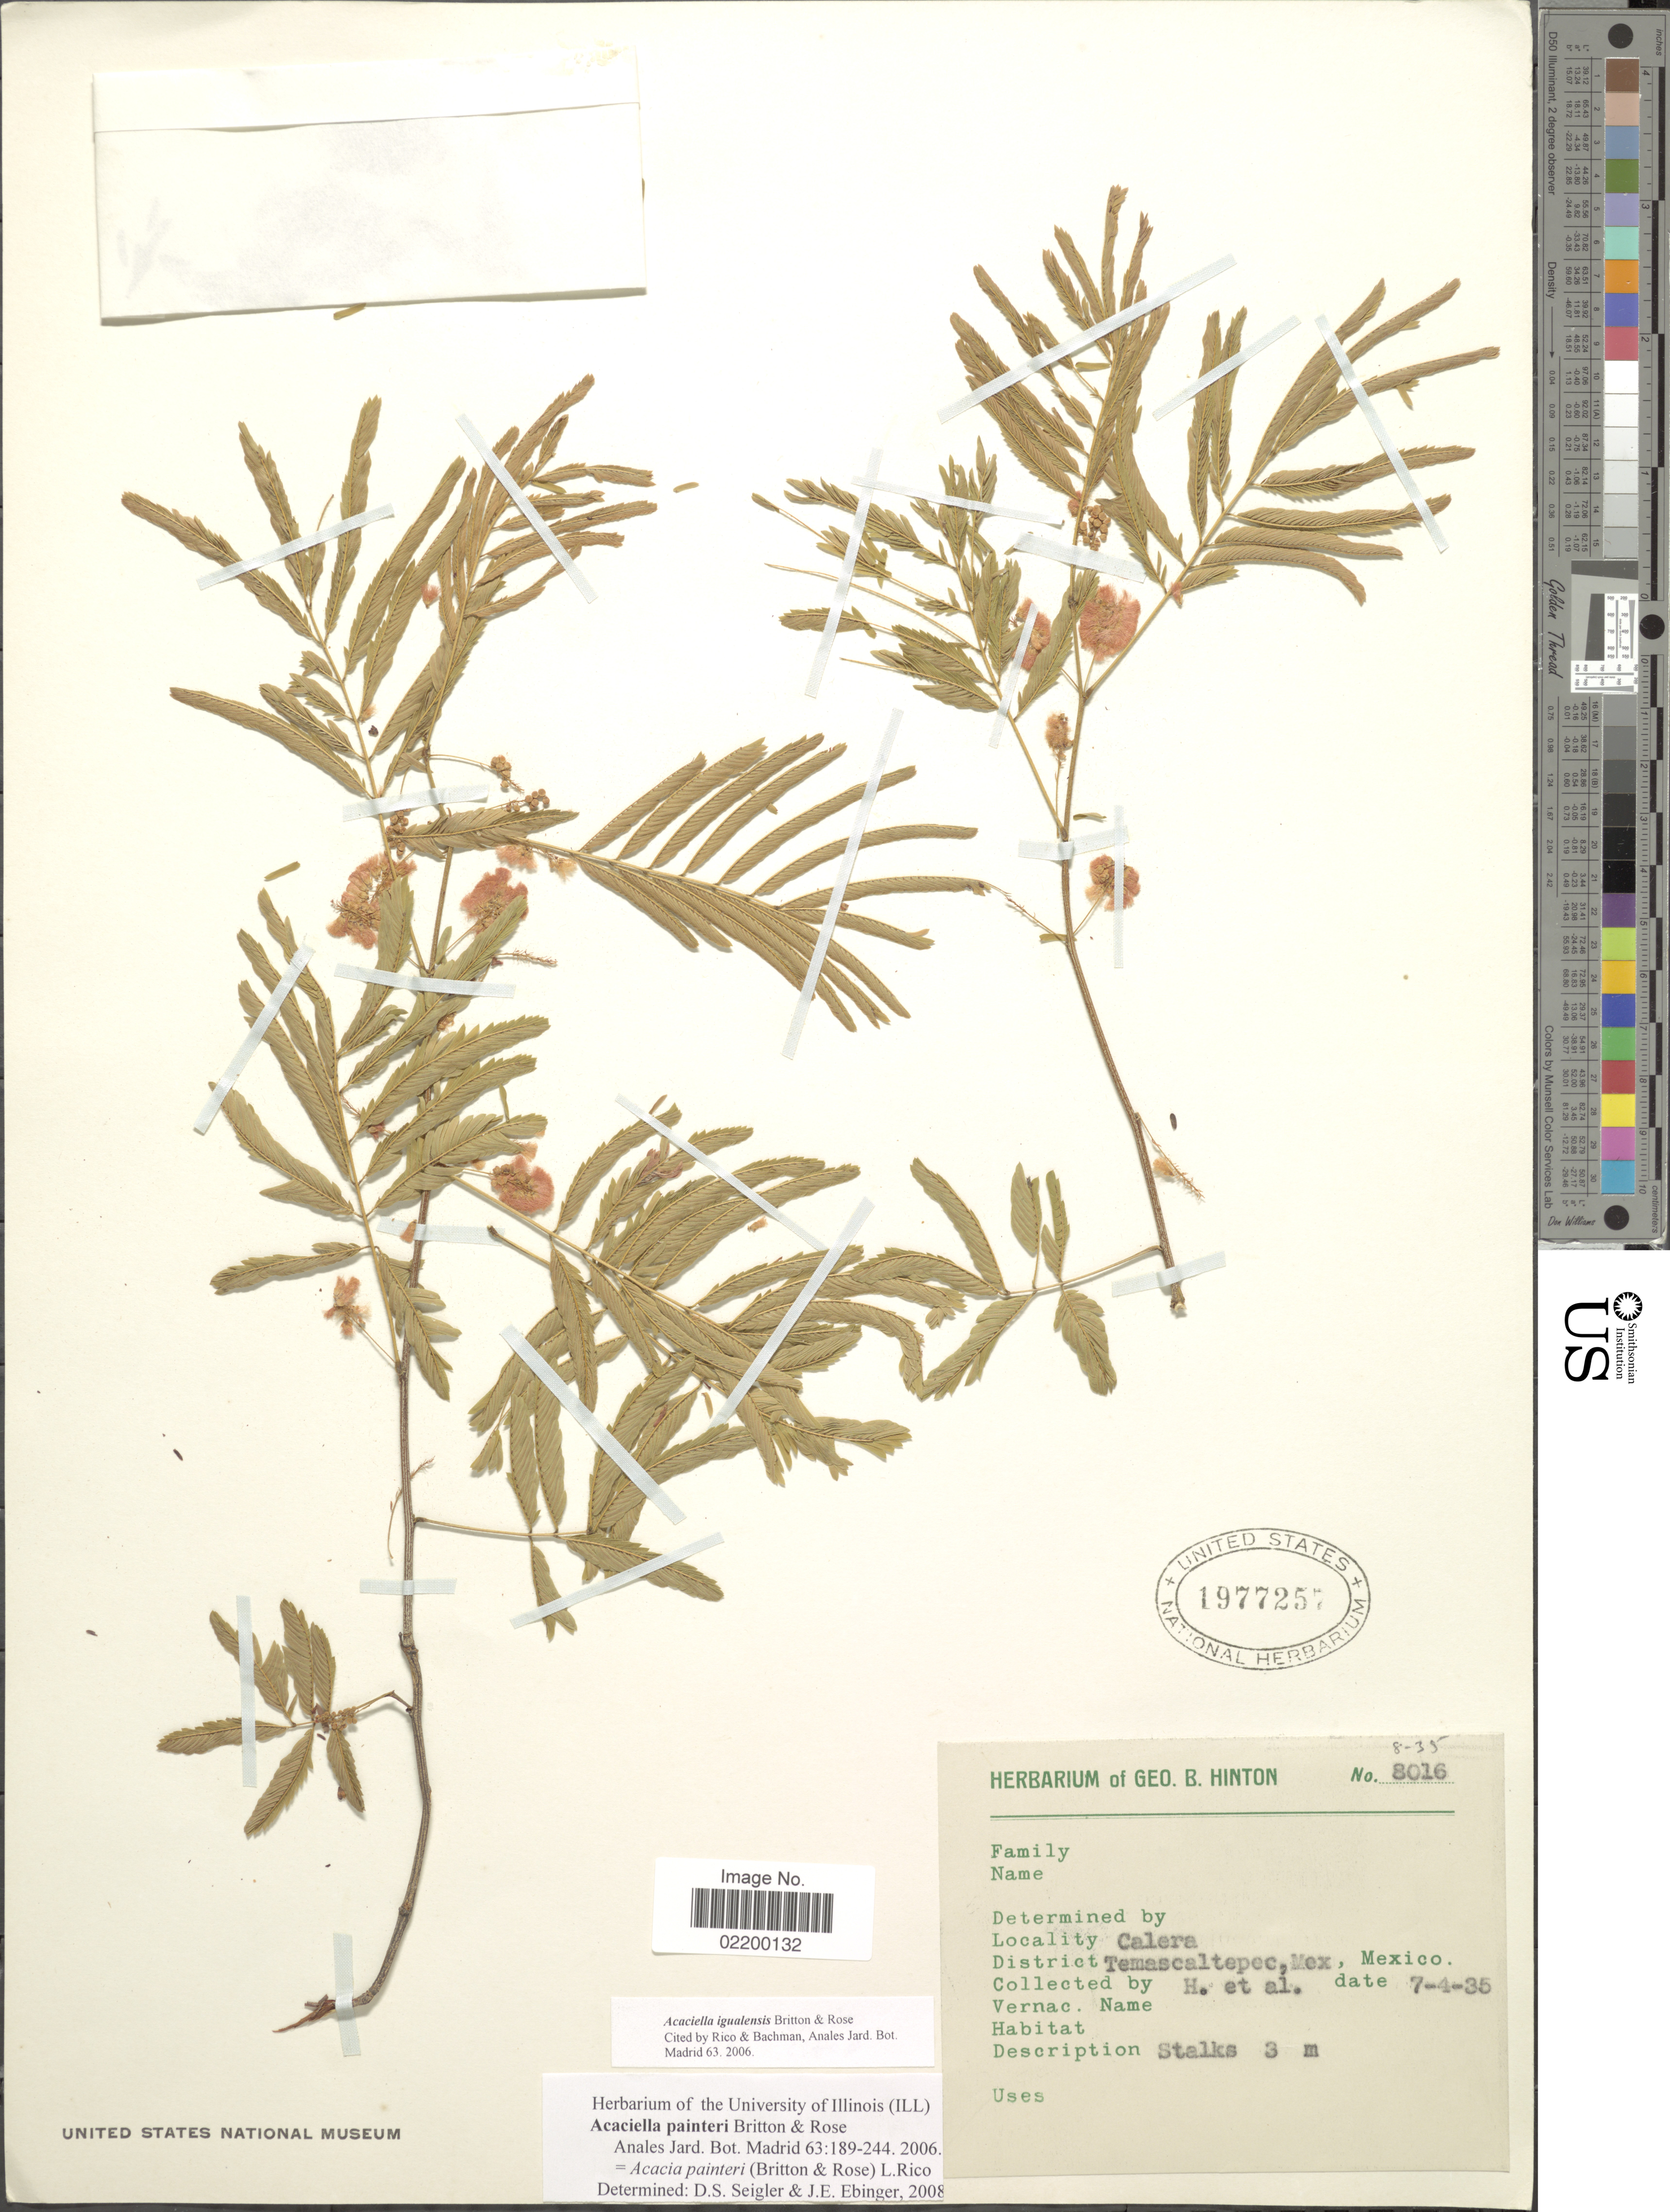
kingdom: Plantae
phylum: Tracheophyta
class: Magnoliopsida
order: Fabales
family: Fabaceae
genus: Acaciella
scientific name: Acaciella igualensis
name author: Britton & Rose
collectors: G. B. Hinton & et al.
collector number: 8016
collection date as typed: Transcribed d/m/y: 7/4/35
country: Mexico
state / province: México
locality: Temascaltepec, Mex, Mexico.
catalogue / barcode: US 1977257